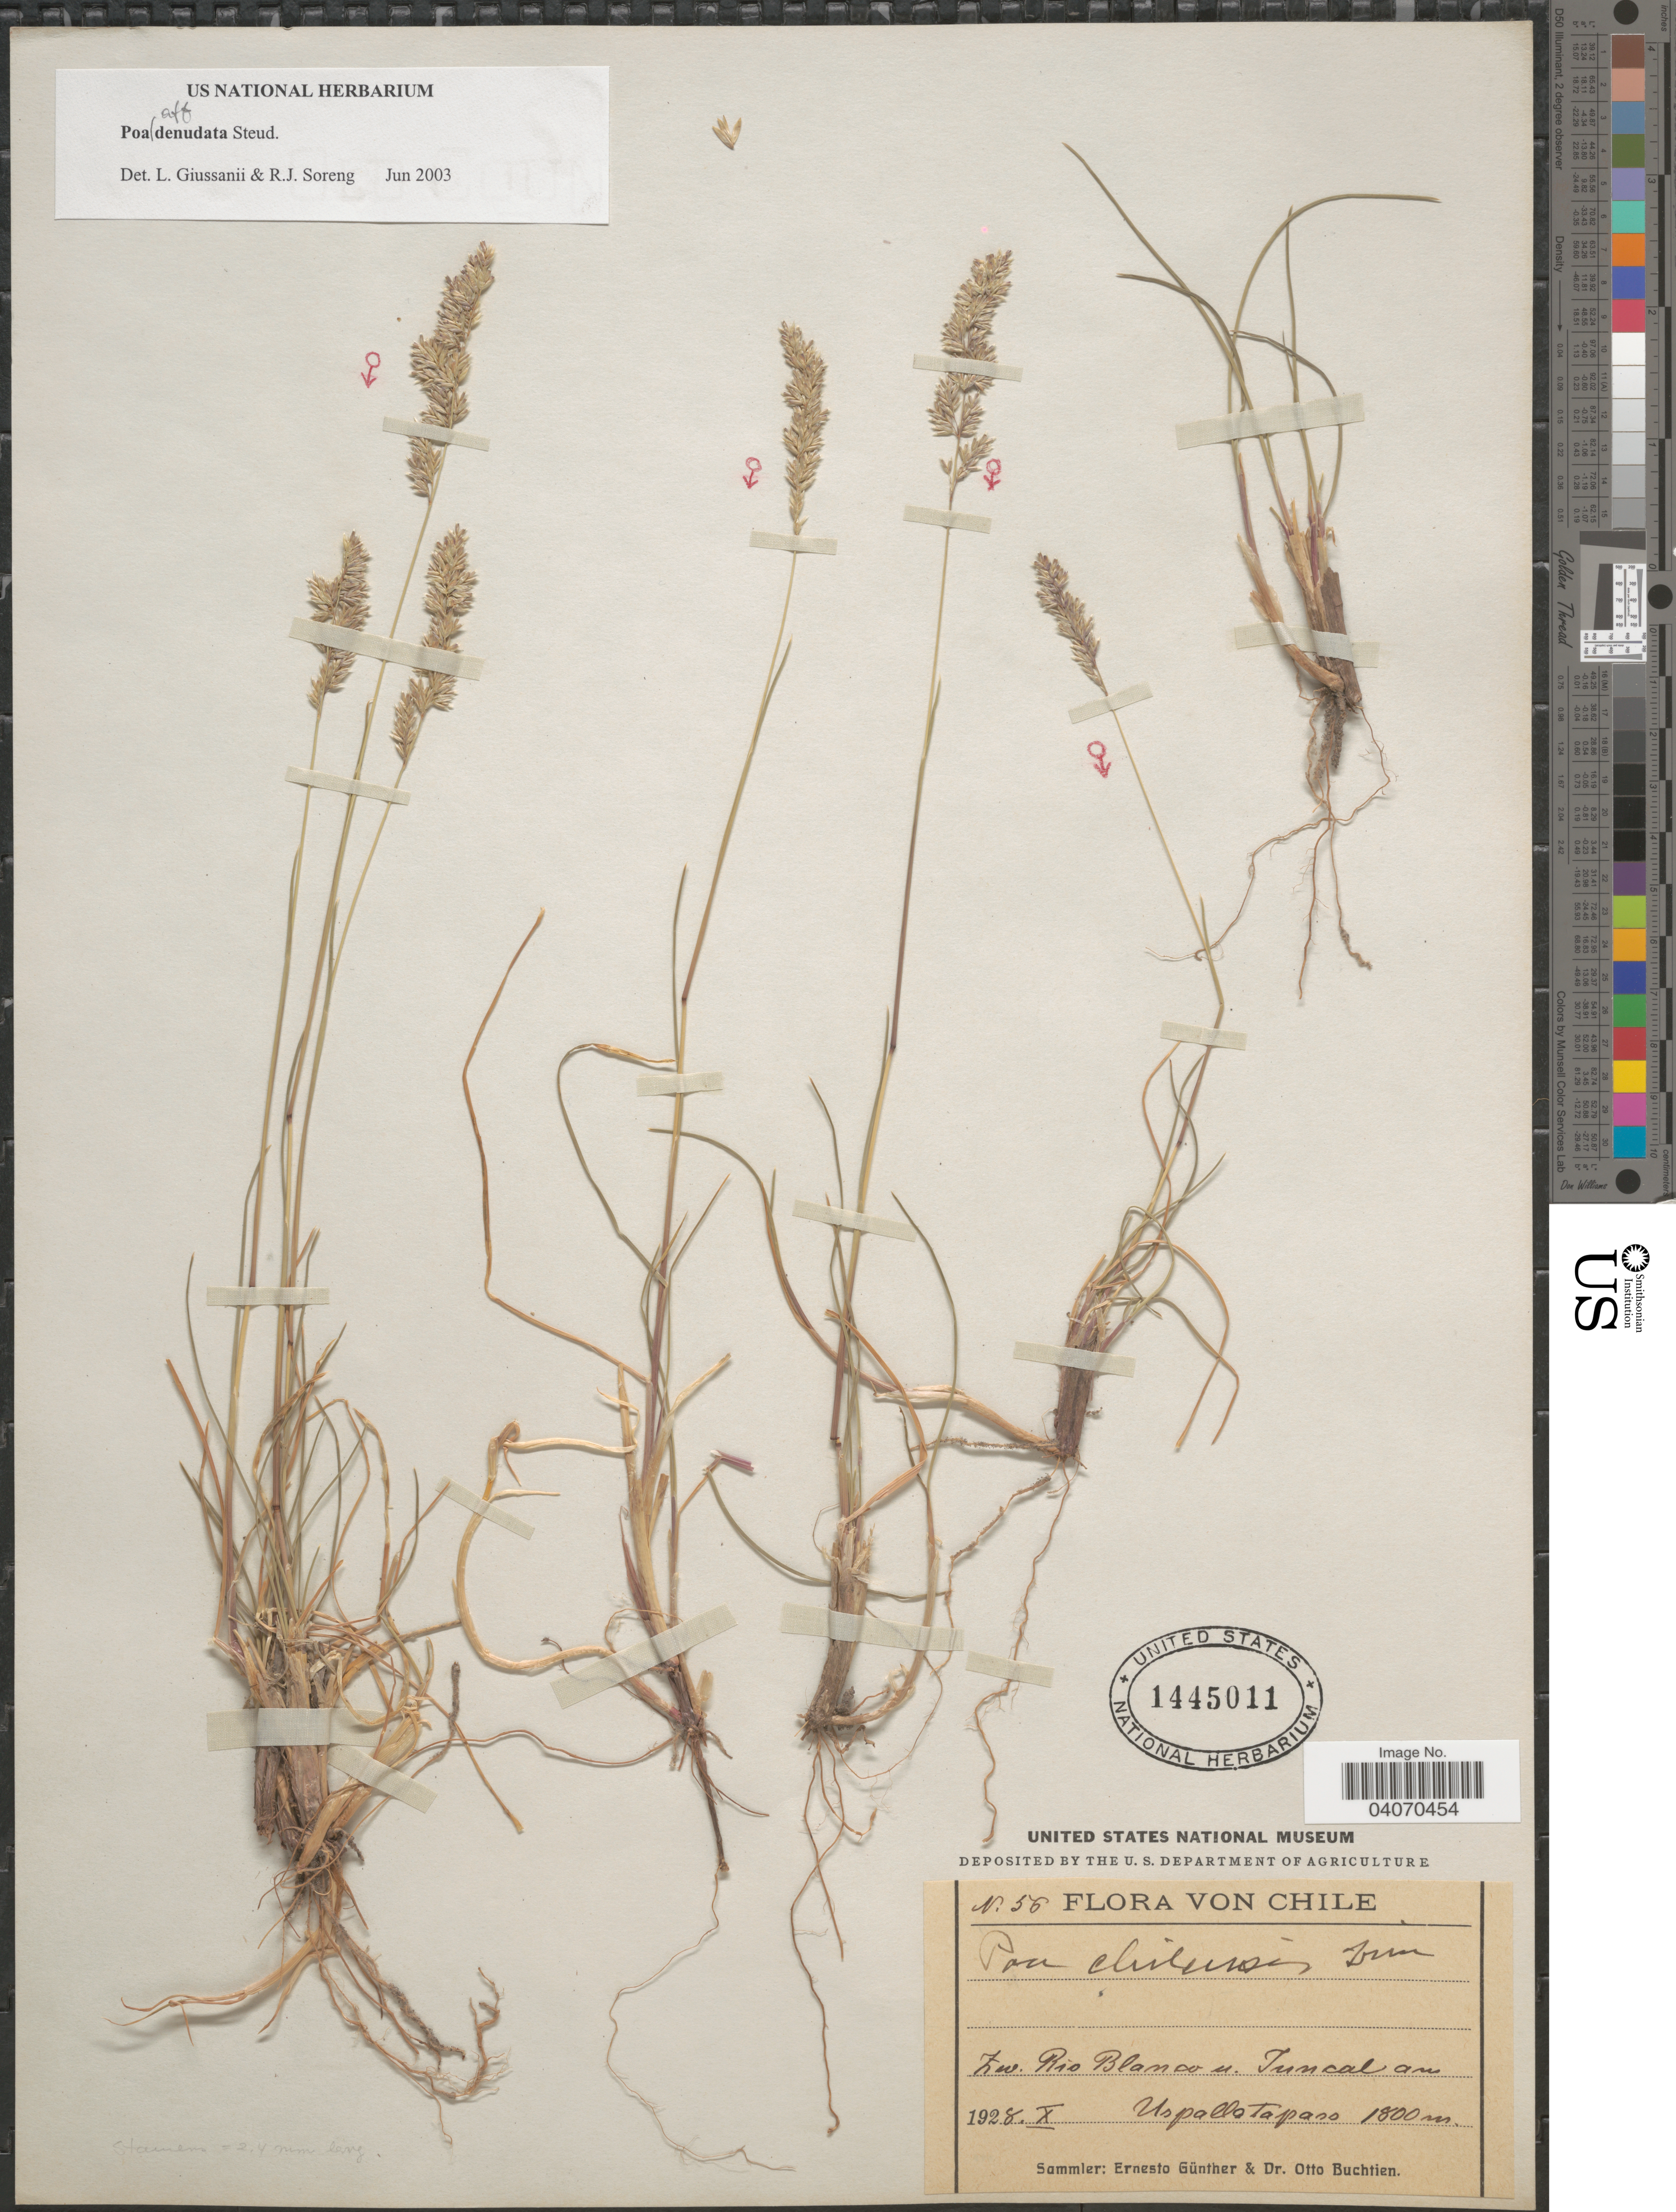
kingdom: Plantae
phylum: Tracheophyta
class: Liliopsida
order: Poales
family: Poaceae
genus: Poa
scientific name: Poa denudata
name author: Steud.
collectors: E. Gunther & O. Buchtien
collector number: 56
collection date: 1928-10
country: Chile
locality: Zw. Rio Blanco u. Tuncal am Uspallata pass.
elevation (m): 1800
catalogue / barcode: US 1445011